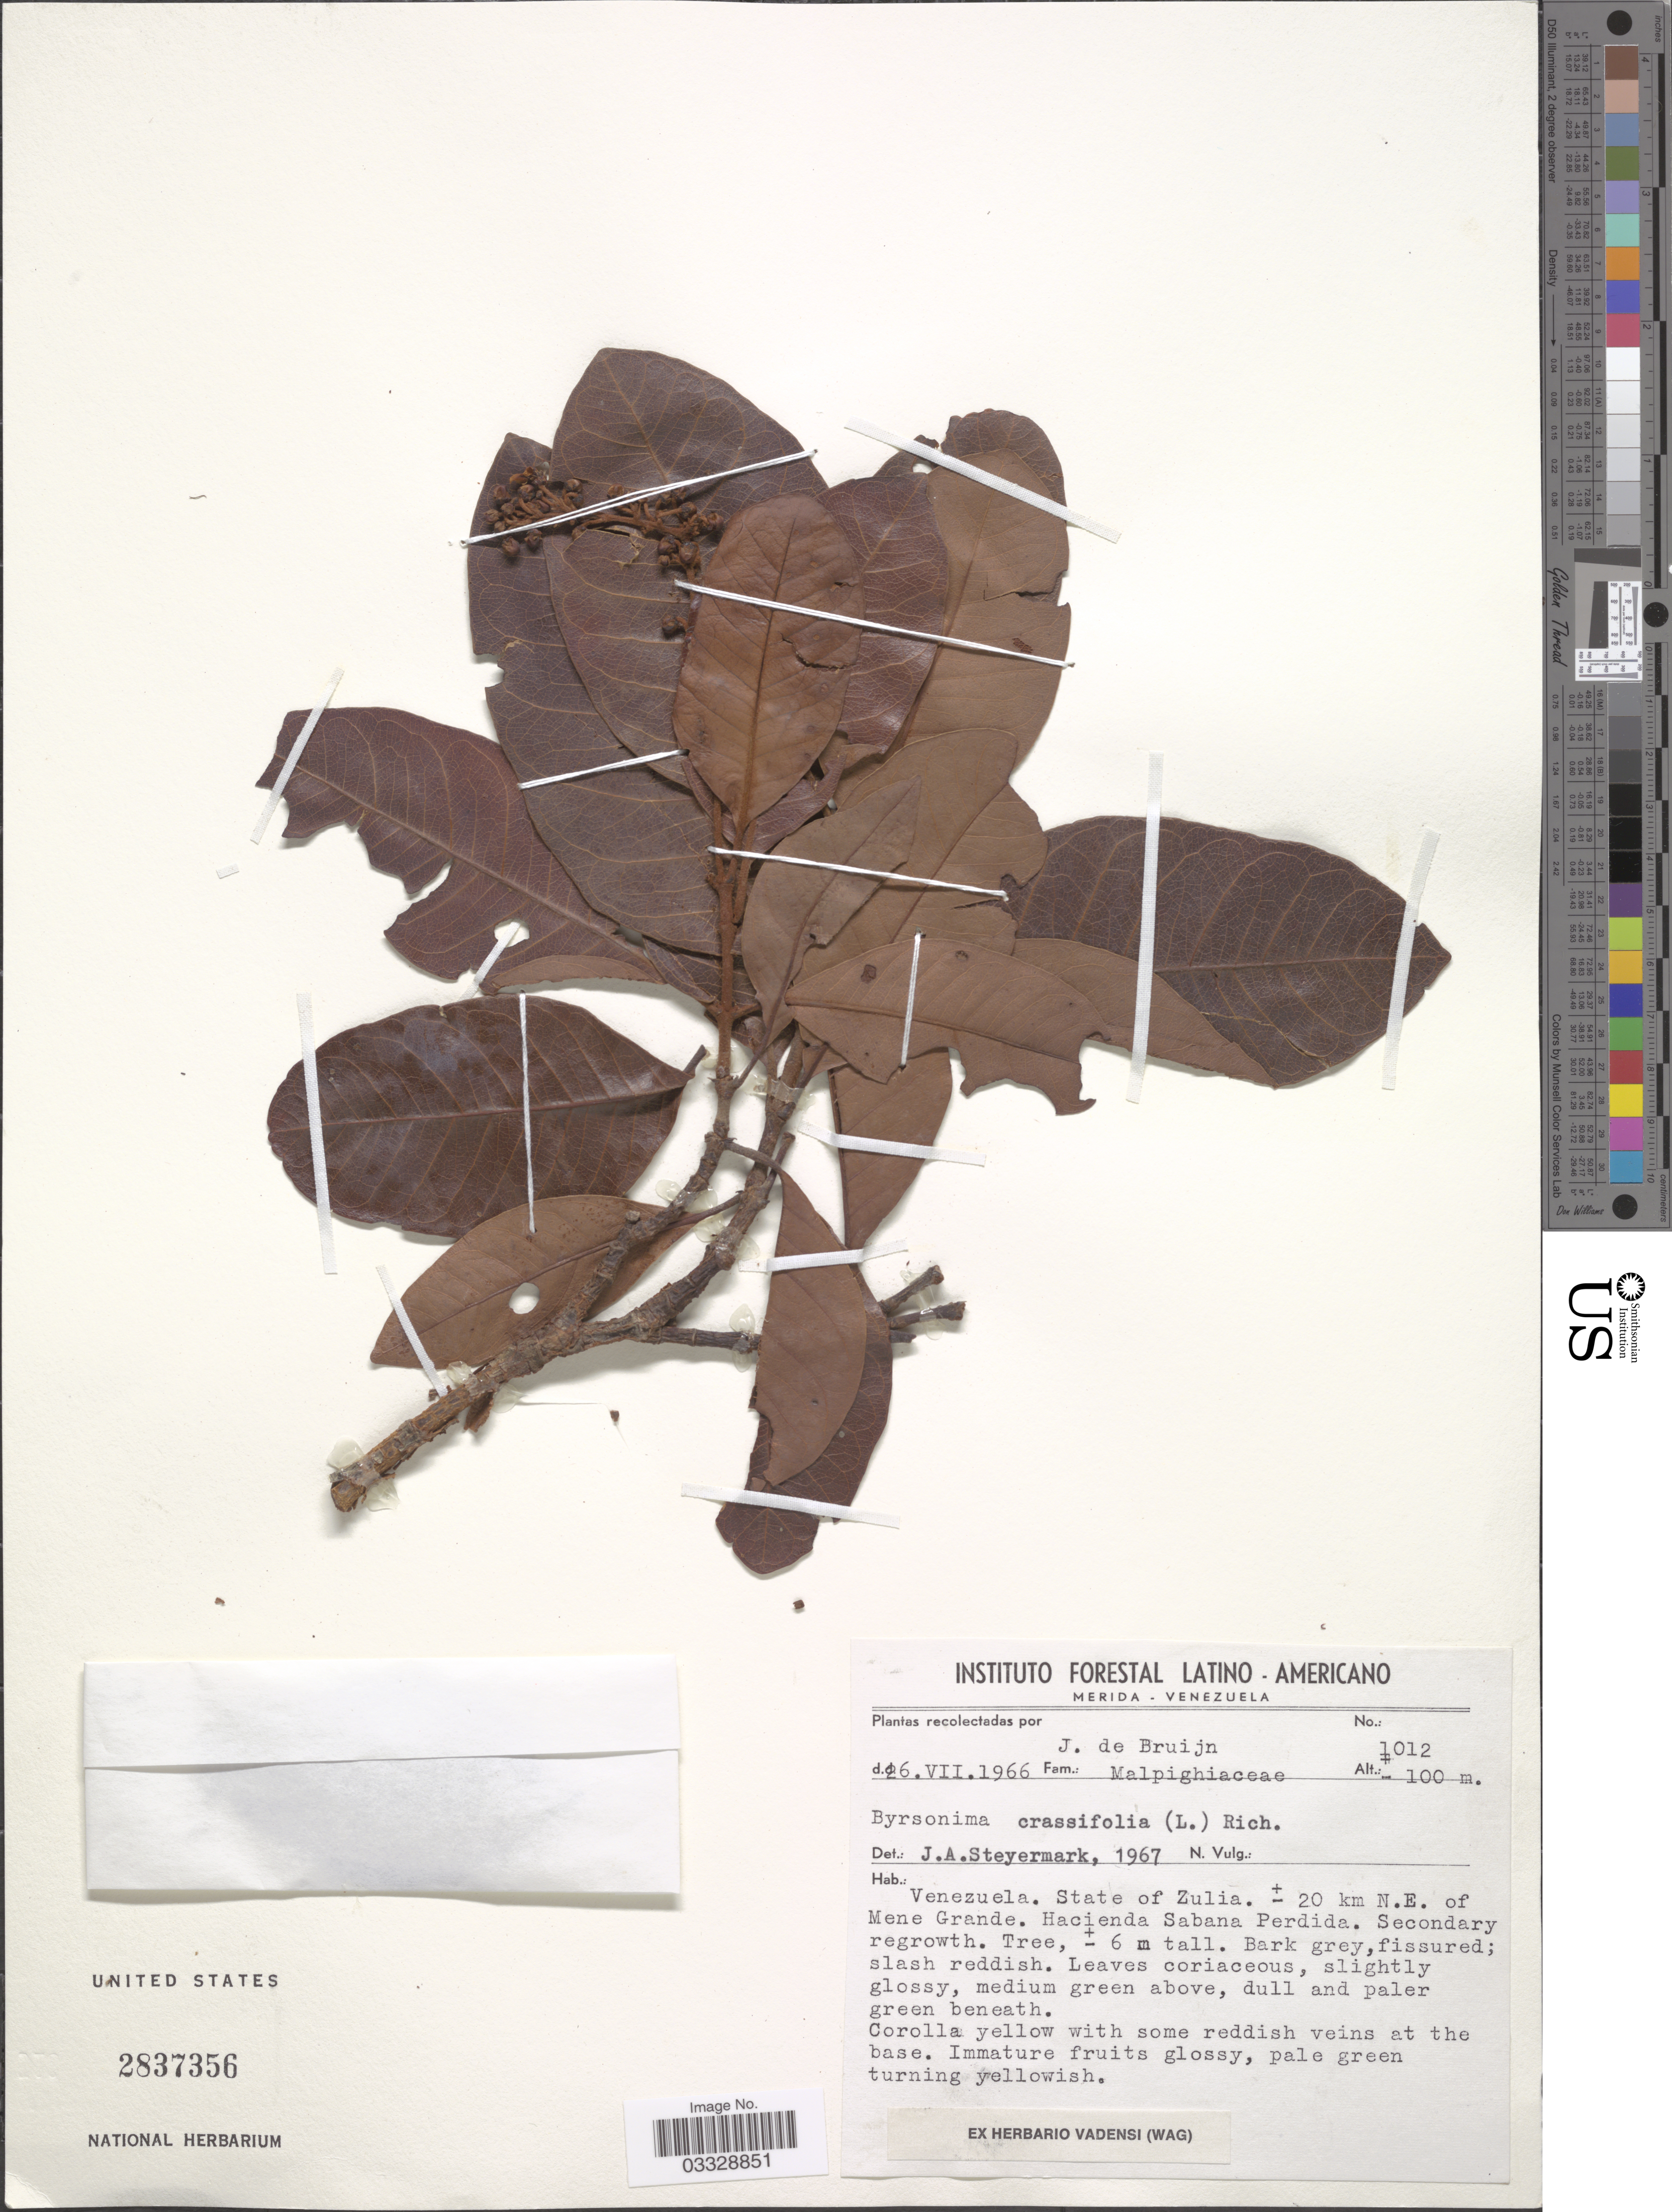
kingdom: Plantae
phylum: Tracheophyta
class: Magnoliopsida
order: Malpighiales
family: Malpighiaceae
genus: Byrsonima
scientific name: Byrsonima crassifolia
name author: (L.) Kunth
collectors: J. Bruijn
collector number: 1012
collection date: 1966-07-16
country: Venezuela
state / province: Zulia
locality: ± 20 km N.E. of Mene Grande. Hacienda Sabana Peridida.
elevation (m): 100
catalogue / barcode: US 2837356